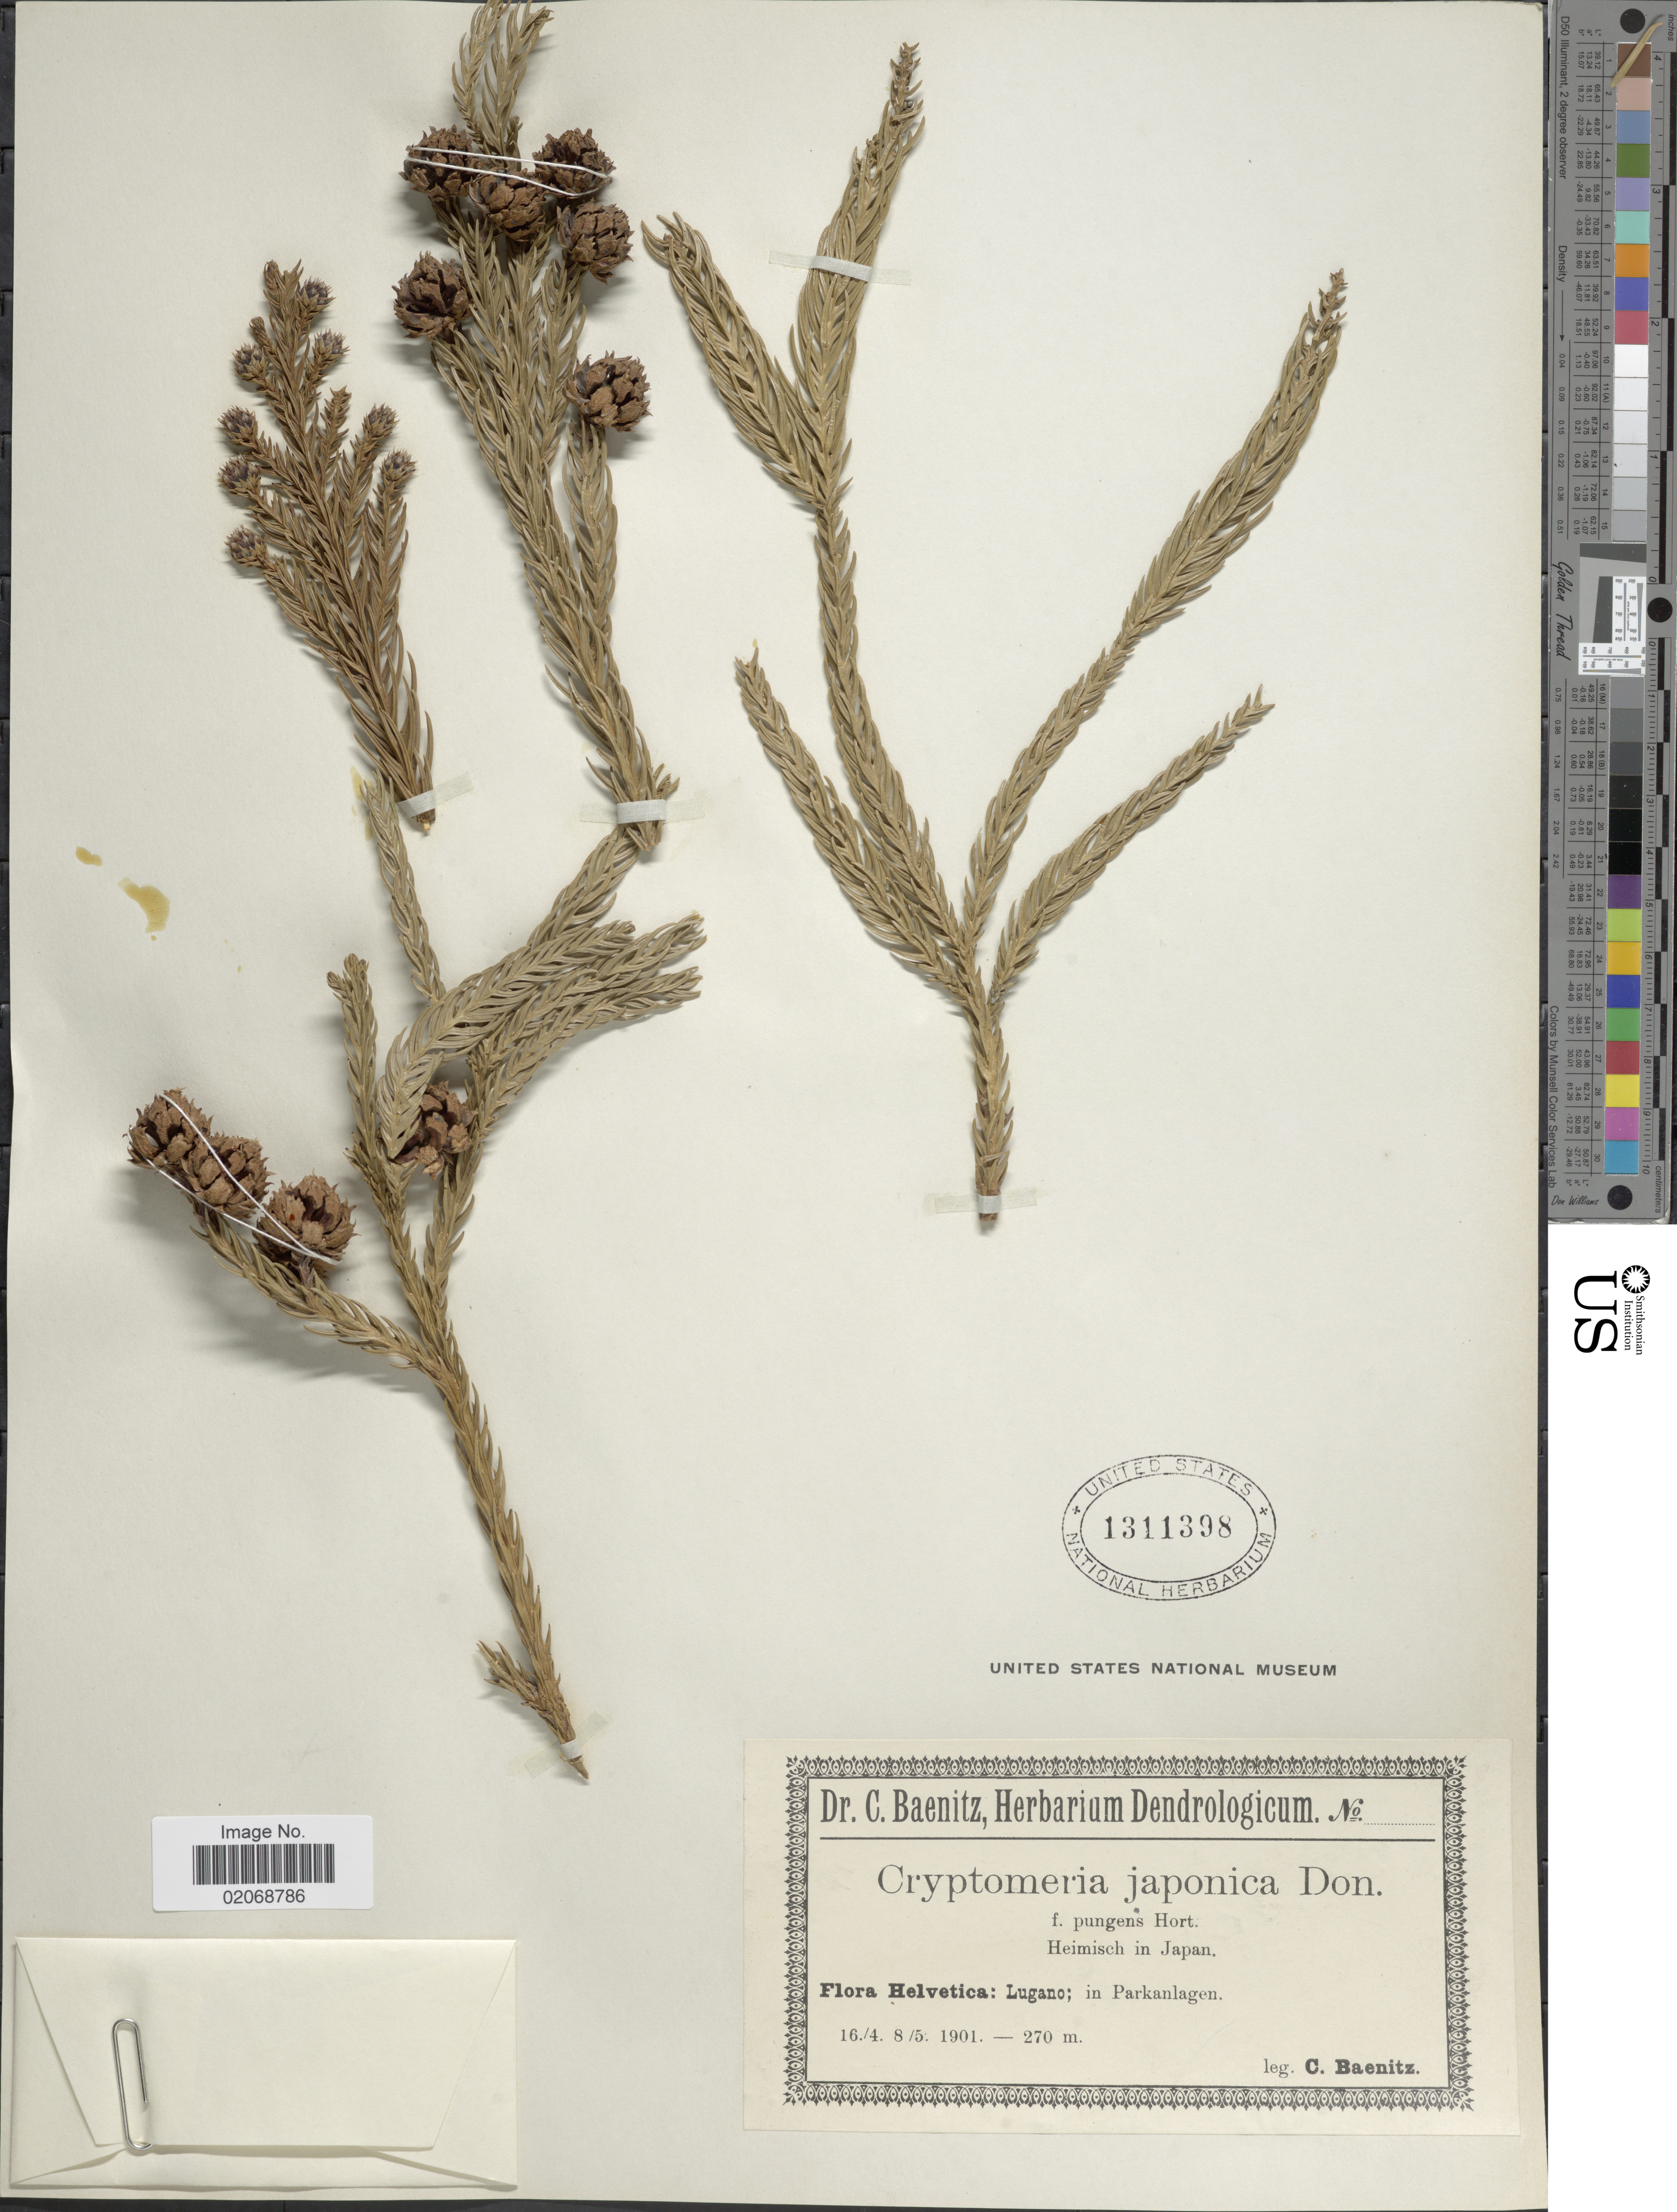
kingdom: Plantae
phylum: Tracheophyta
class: Pinopsida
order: Pinales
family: Cupressaceae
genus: Cryptomeria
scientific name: Cryptomeria japonica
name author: (Thunb. ex L. f.) D. Don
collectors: C. G. Baenitz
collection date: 1901-04-16/1901-05-08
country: Switzerland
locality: Helvetica: Lugano; in Parkanlagen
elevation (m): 270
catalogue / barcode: US 1311398